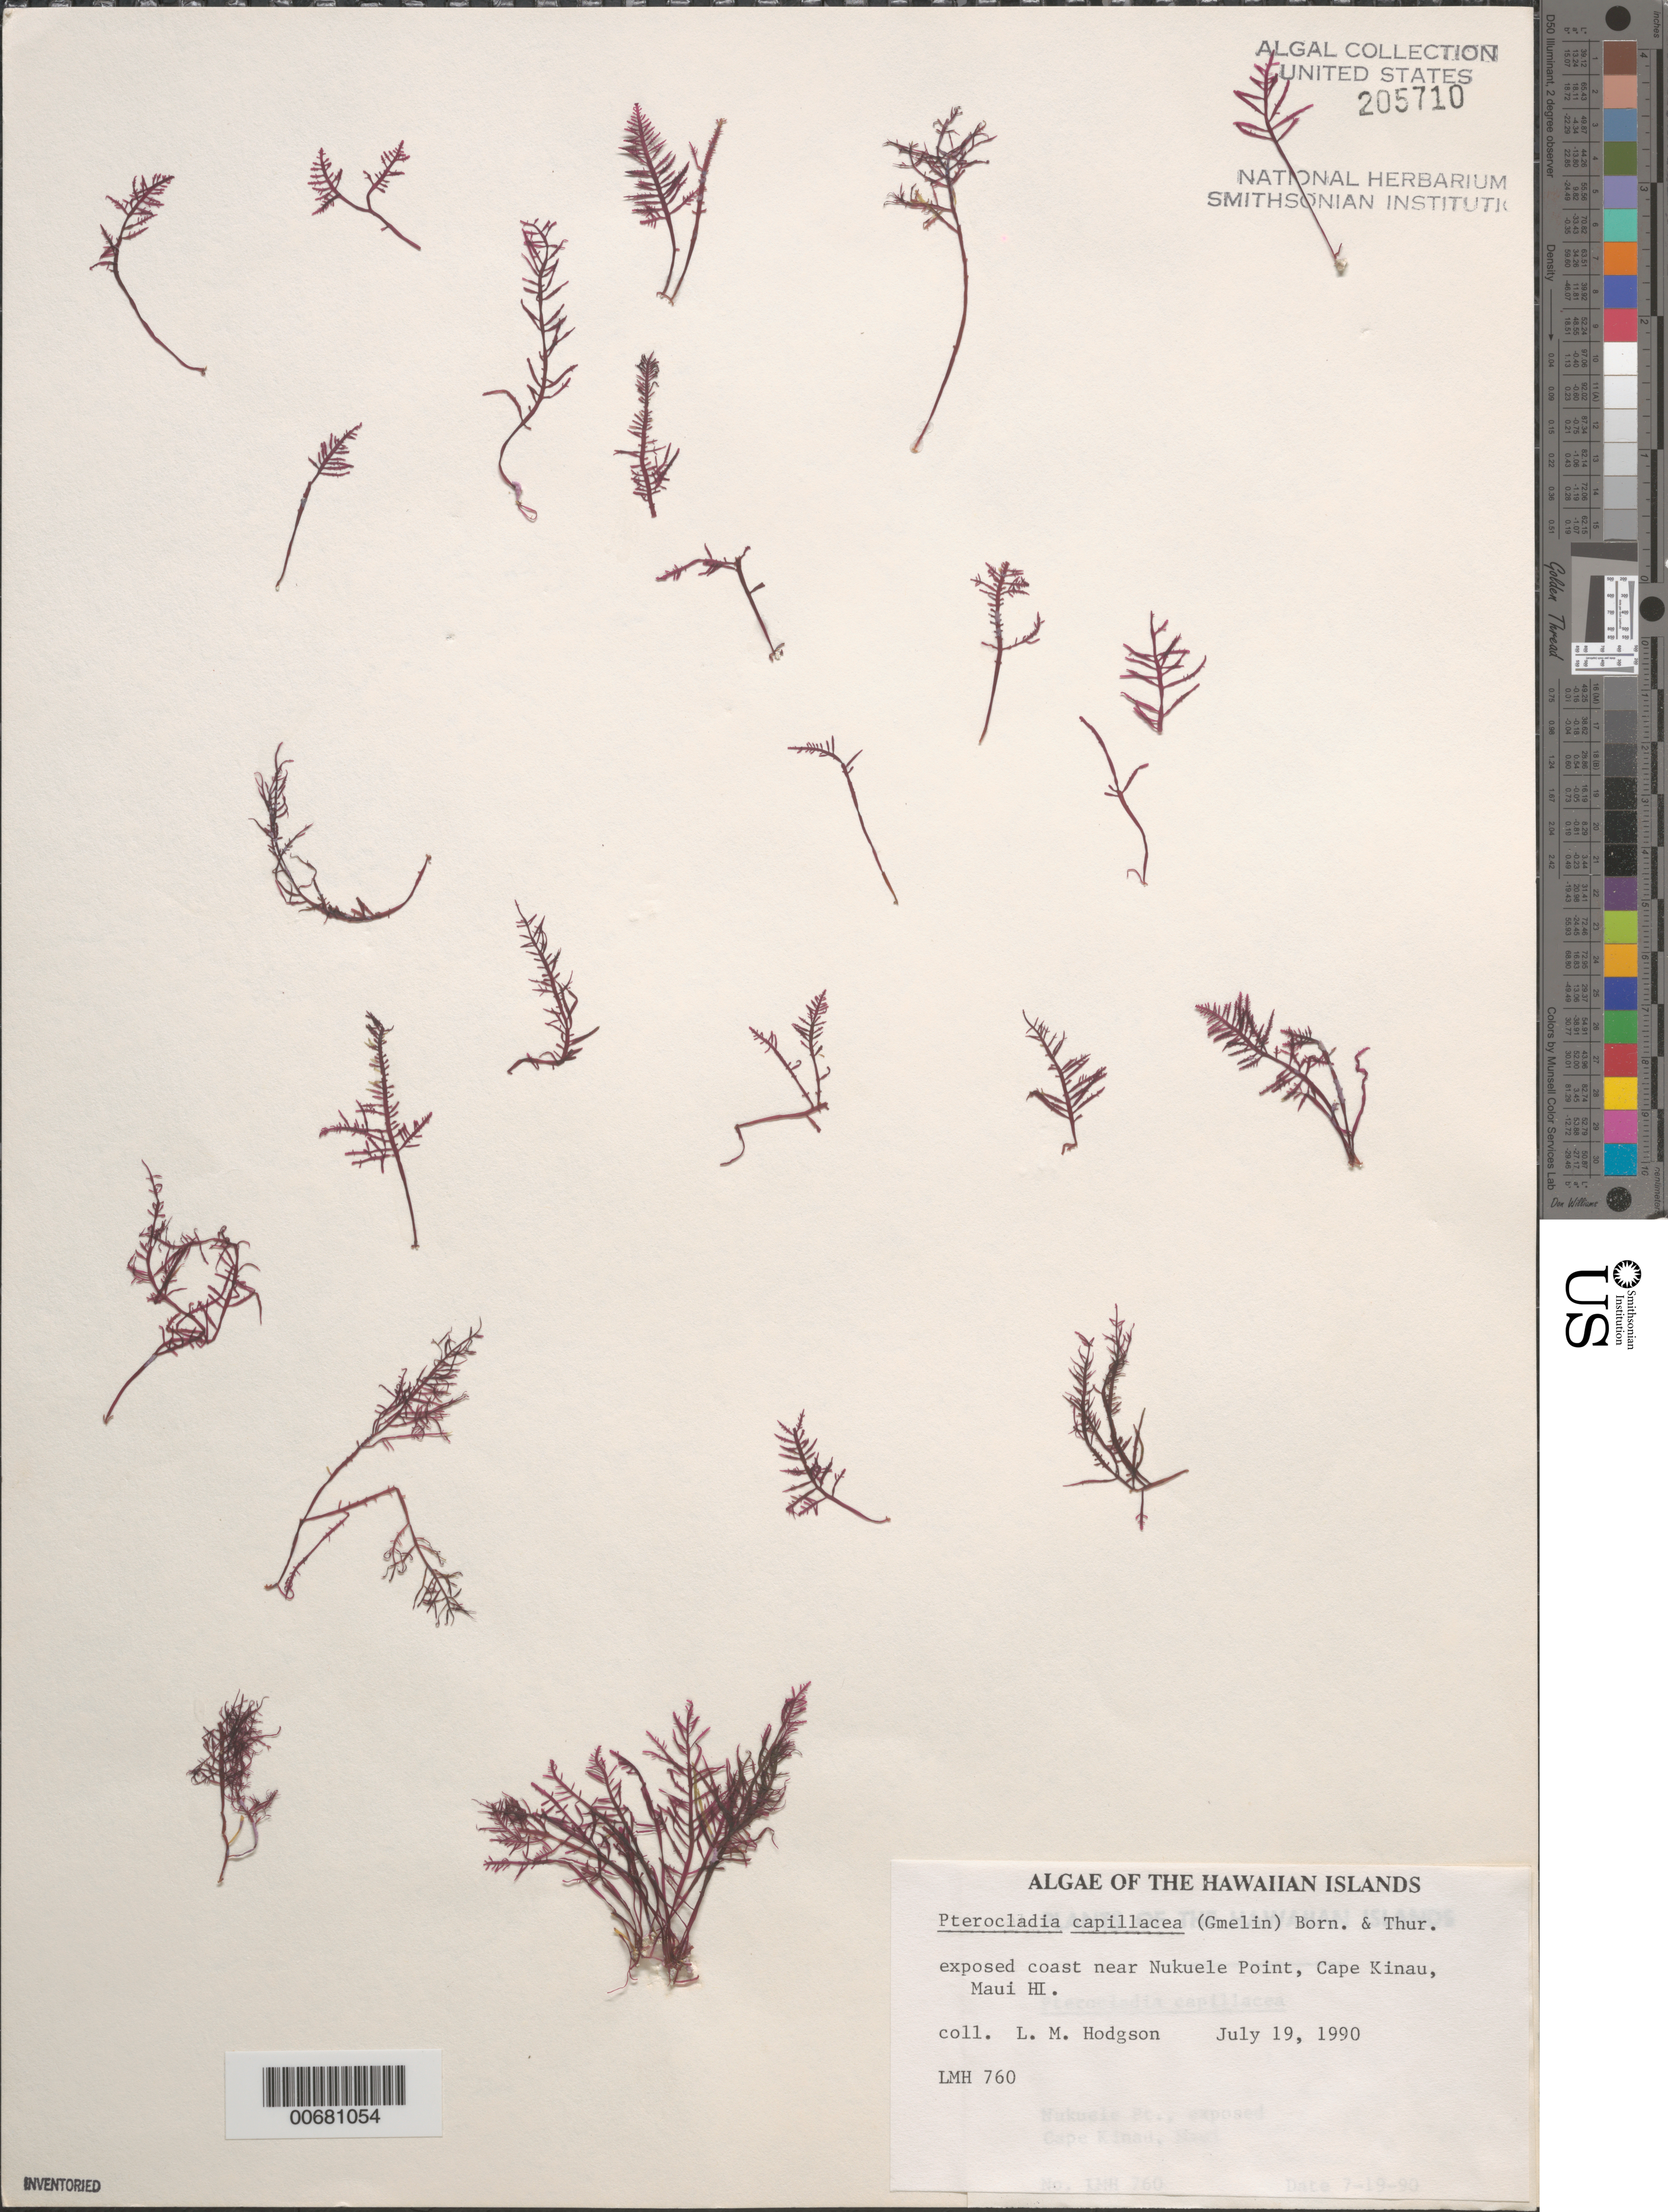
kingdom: Plantae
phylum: Rhodophyta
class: Florideophyceae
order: Gelidiales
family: Pterocladiaceae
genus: Pterocladiella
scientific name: Pterocladiella capillacea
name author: (S.G. Gmel.) Santelices & Hommers.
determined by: Algae name updating Project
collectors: L. M. Hodgson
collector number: LMH 760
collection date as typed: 19 Jul 1990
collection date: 1990-07-19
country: United States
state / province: Hawaii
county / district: Maui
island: Maui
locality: Cape Kinau, near Nukuele Point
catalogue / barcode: US 205710